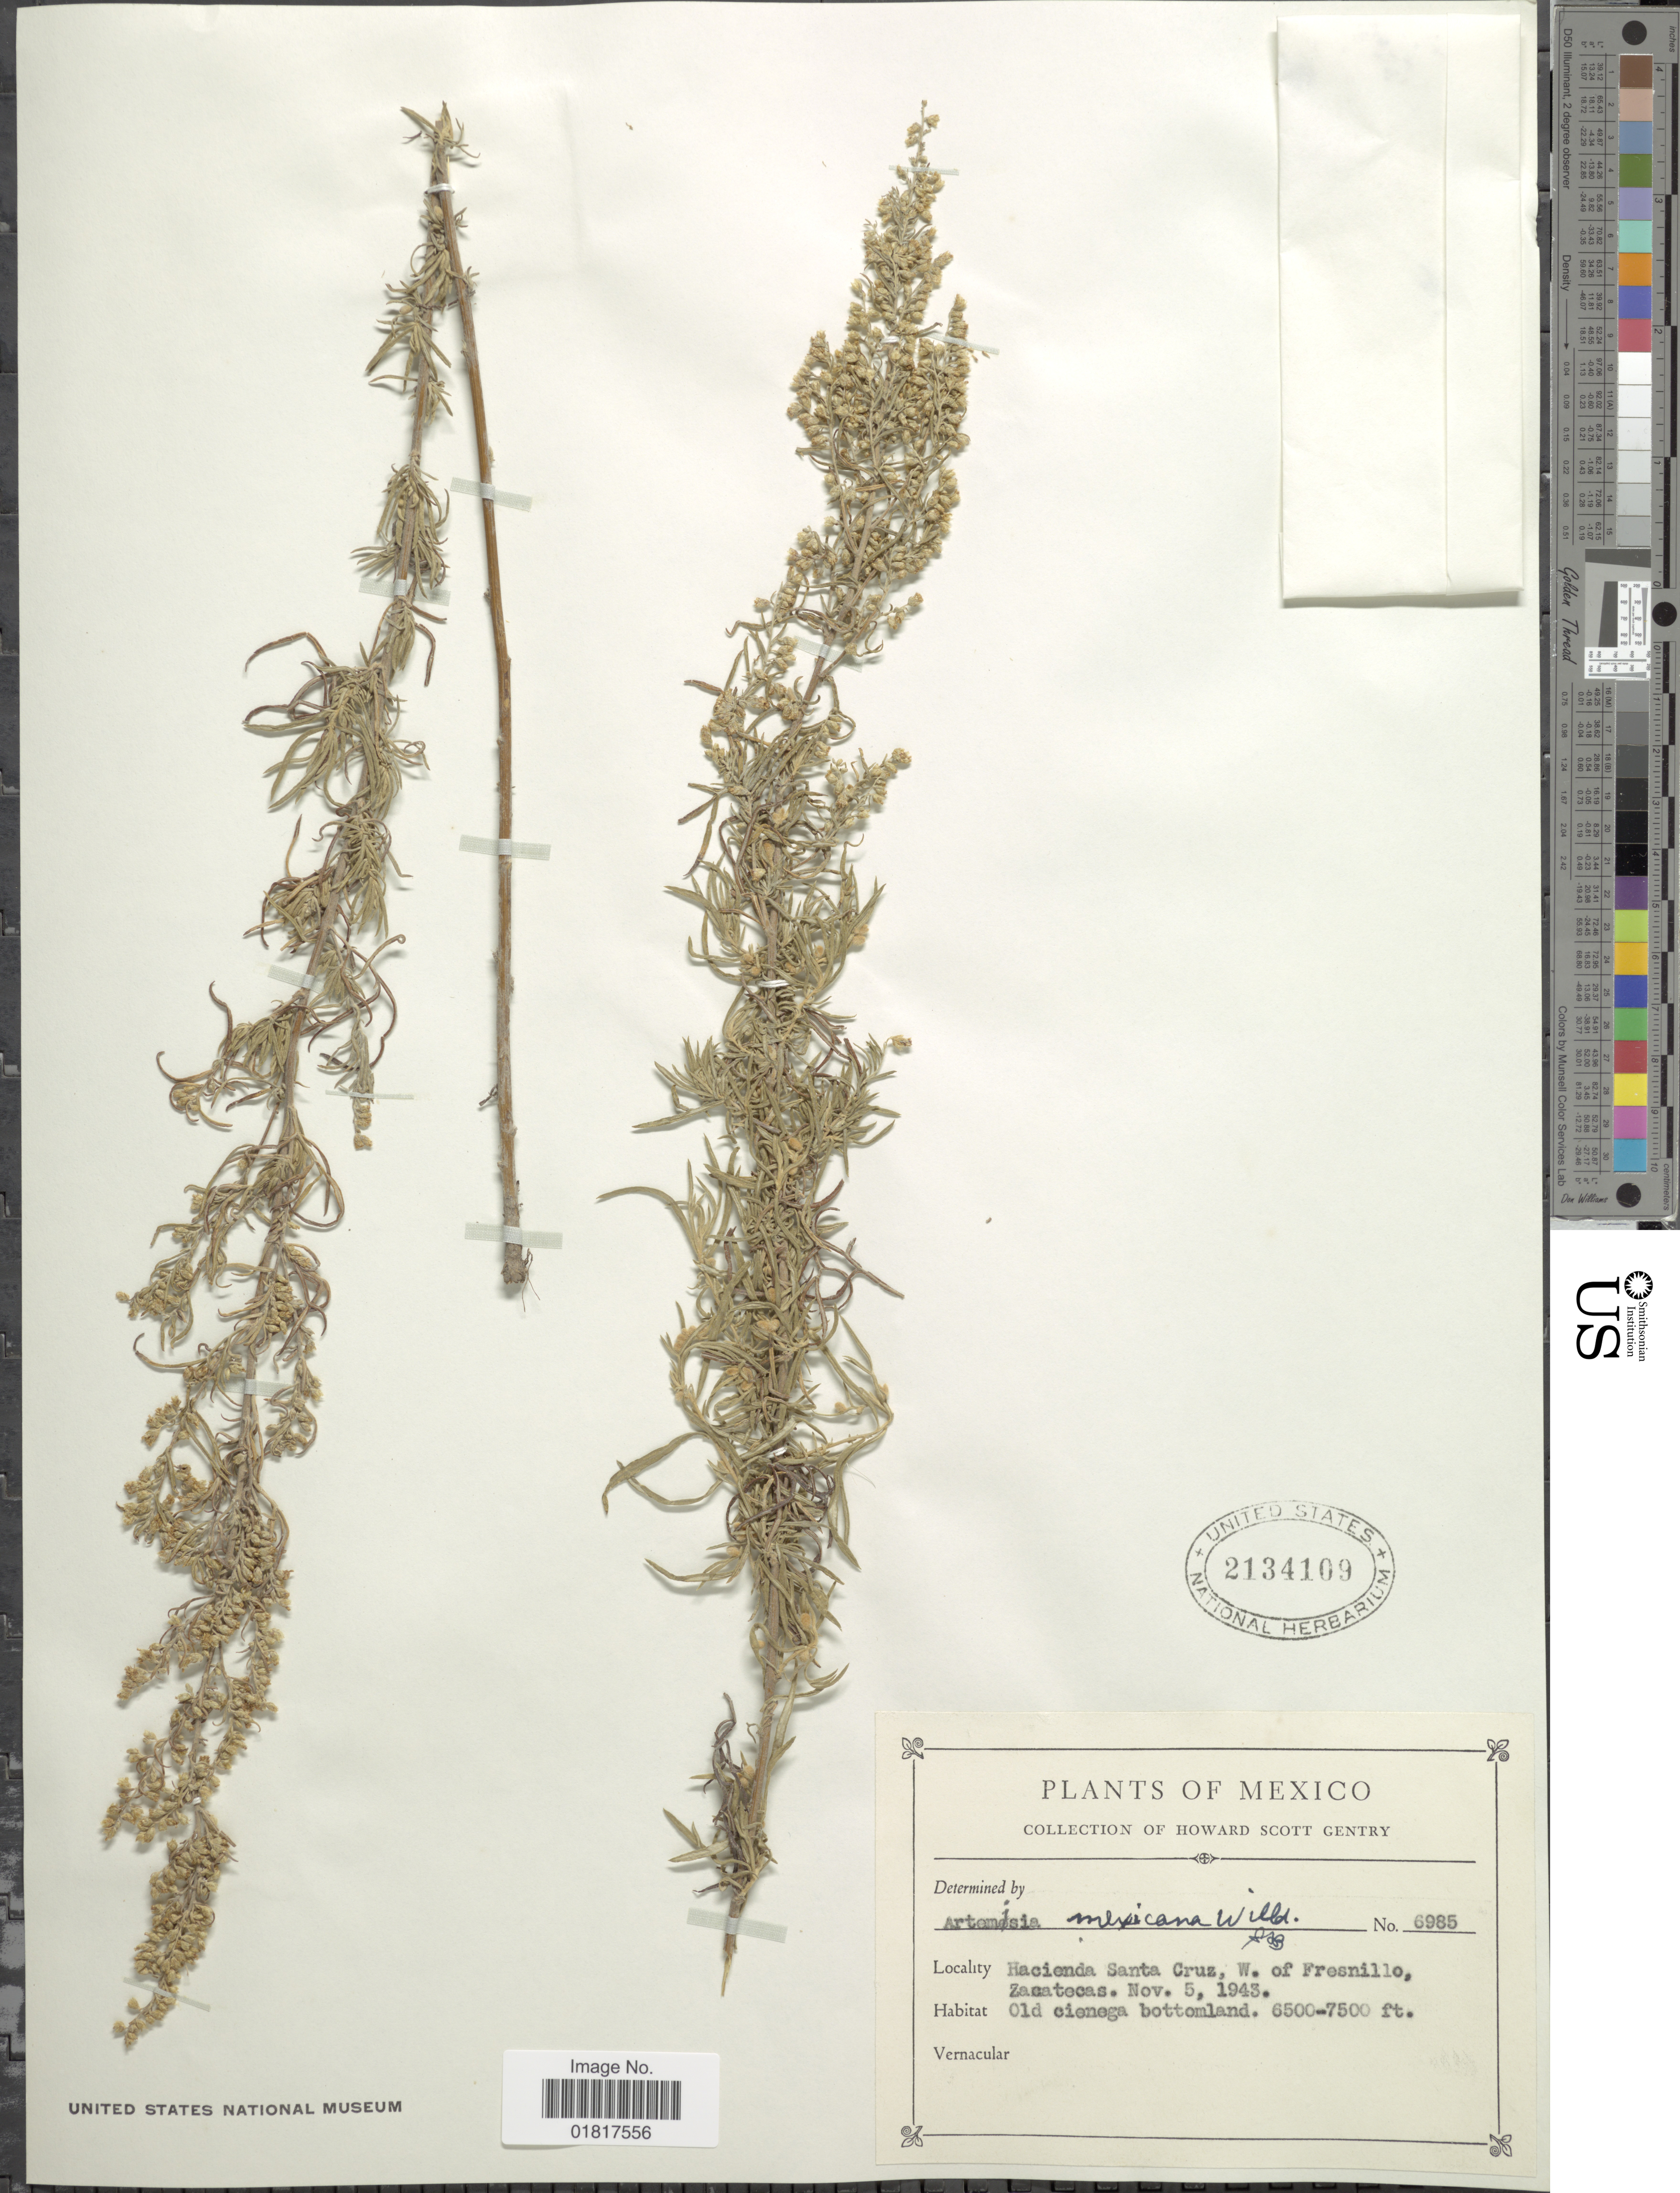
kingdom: Plantae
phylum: Tracheophyta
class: Magnoliopsida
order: Asterales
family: Asteraceae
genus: Artemisia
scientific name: Artemisia ludoviciana subsp. mexicana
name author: (Willd. ex Spreng.) D.D. Keck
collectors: H. S. Gentry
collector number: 6985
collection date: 1943-11-05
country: Mexico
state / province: Zacatecas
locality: Hacienda Santa Cruz, W of Fresnillo. Old cienega bottomland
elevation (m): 1981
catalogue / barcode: US 2134109